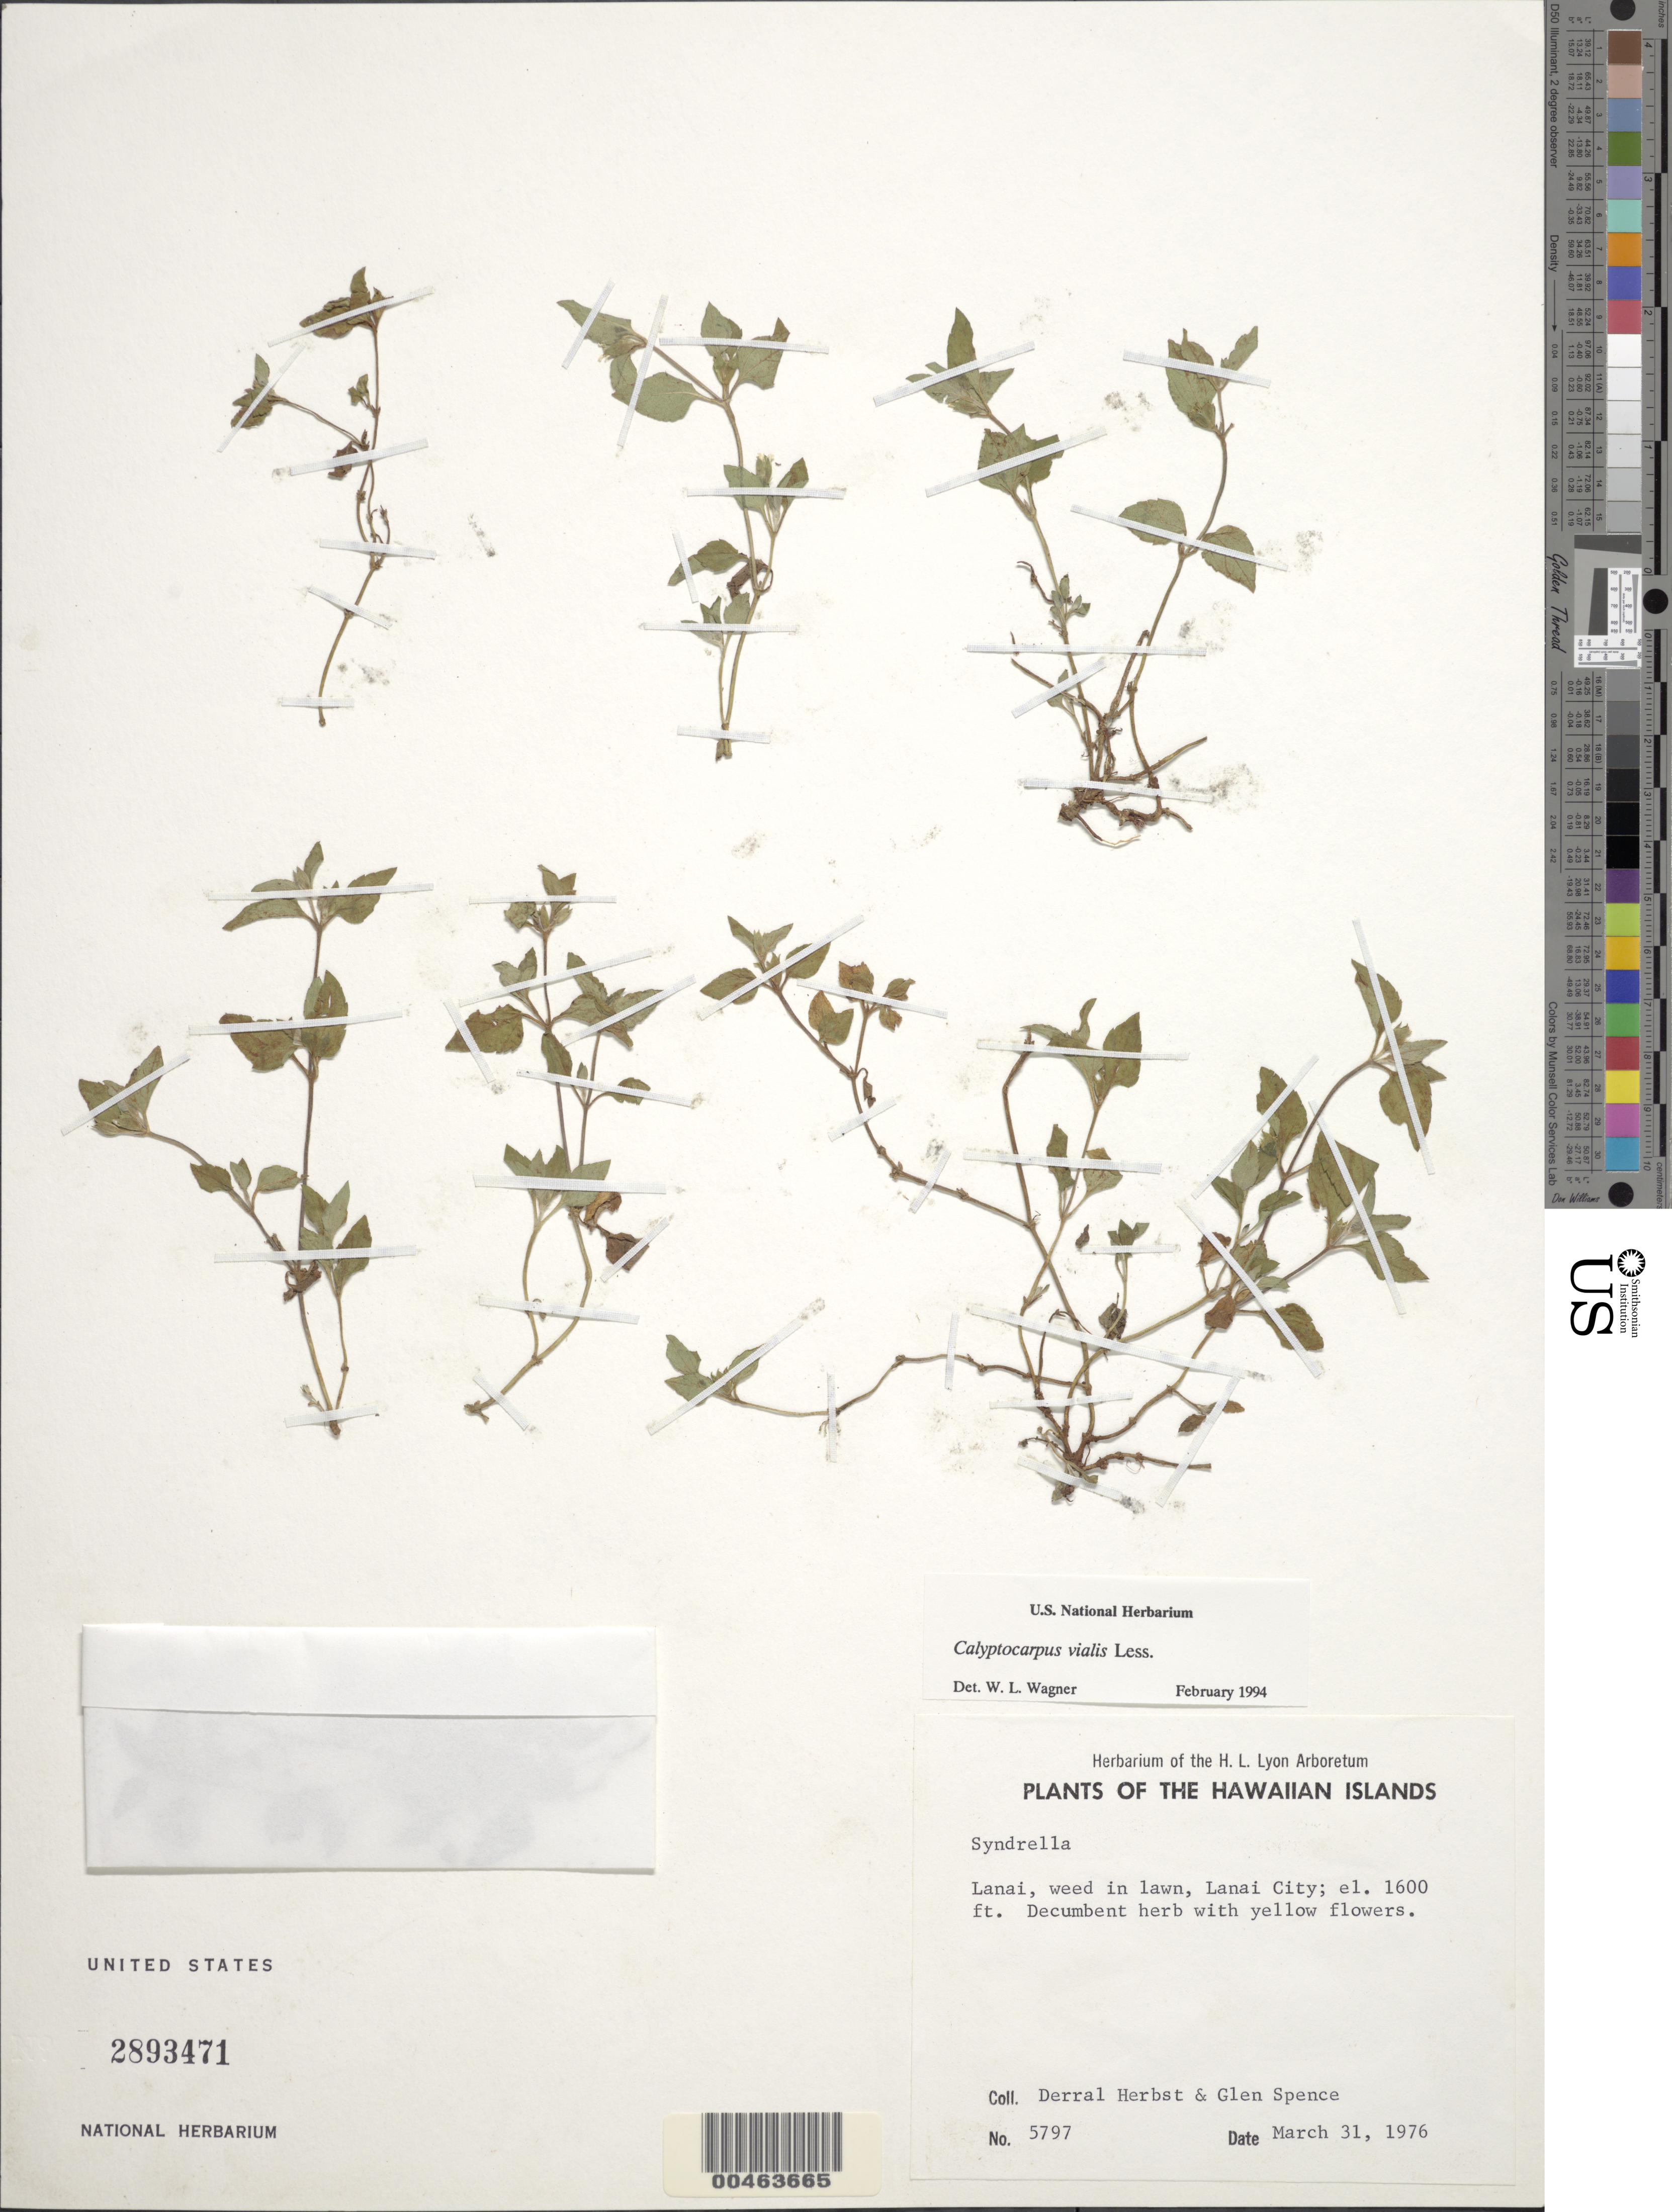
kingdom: Plantae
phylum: Tracheophyta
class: Magnoliopsida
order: Asterales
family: Asteraceae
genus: Calyptocarpus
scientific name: Calyptocarpus vialis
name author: Less.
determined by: Wagner, W. L., (BOT), Smithsonian Institution - National Museum of Natural History (UNITED STATES)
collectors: D. R. Herbst & G. Spence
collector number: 5797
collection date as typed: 31 Mar 1976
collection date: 1976-03-31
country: United States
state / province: Hawaii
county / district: Maui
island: Lana'i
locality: Lanai City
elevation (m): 488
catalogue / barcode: US 2893471